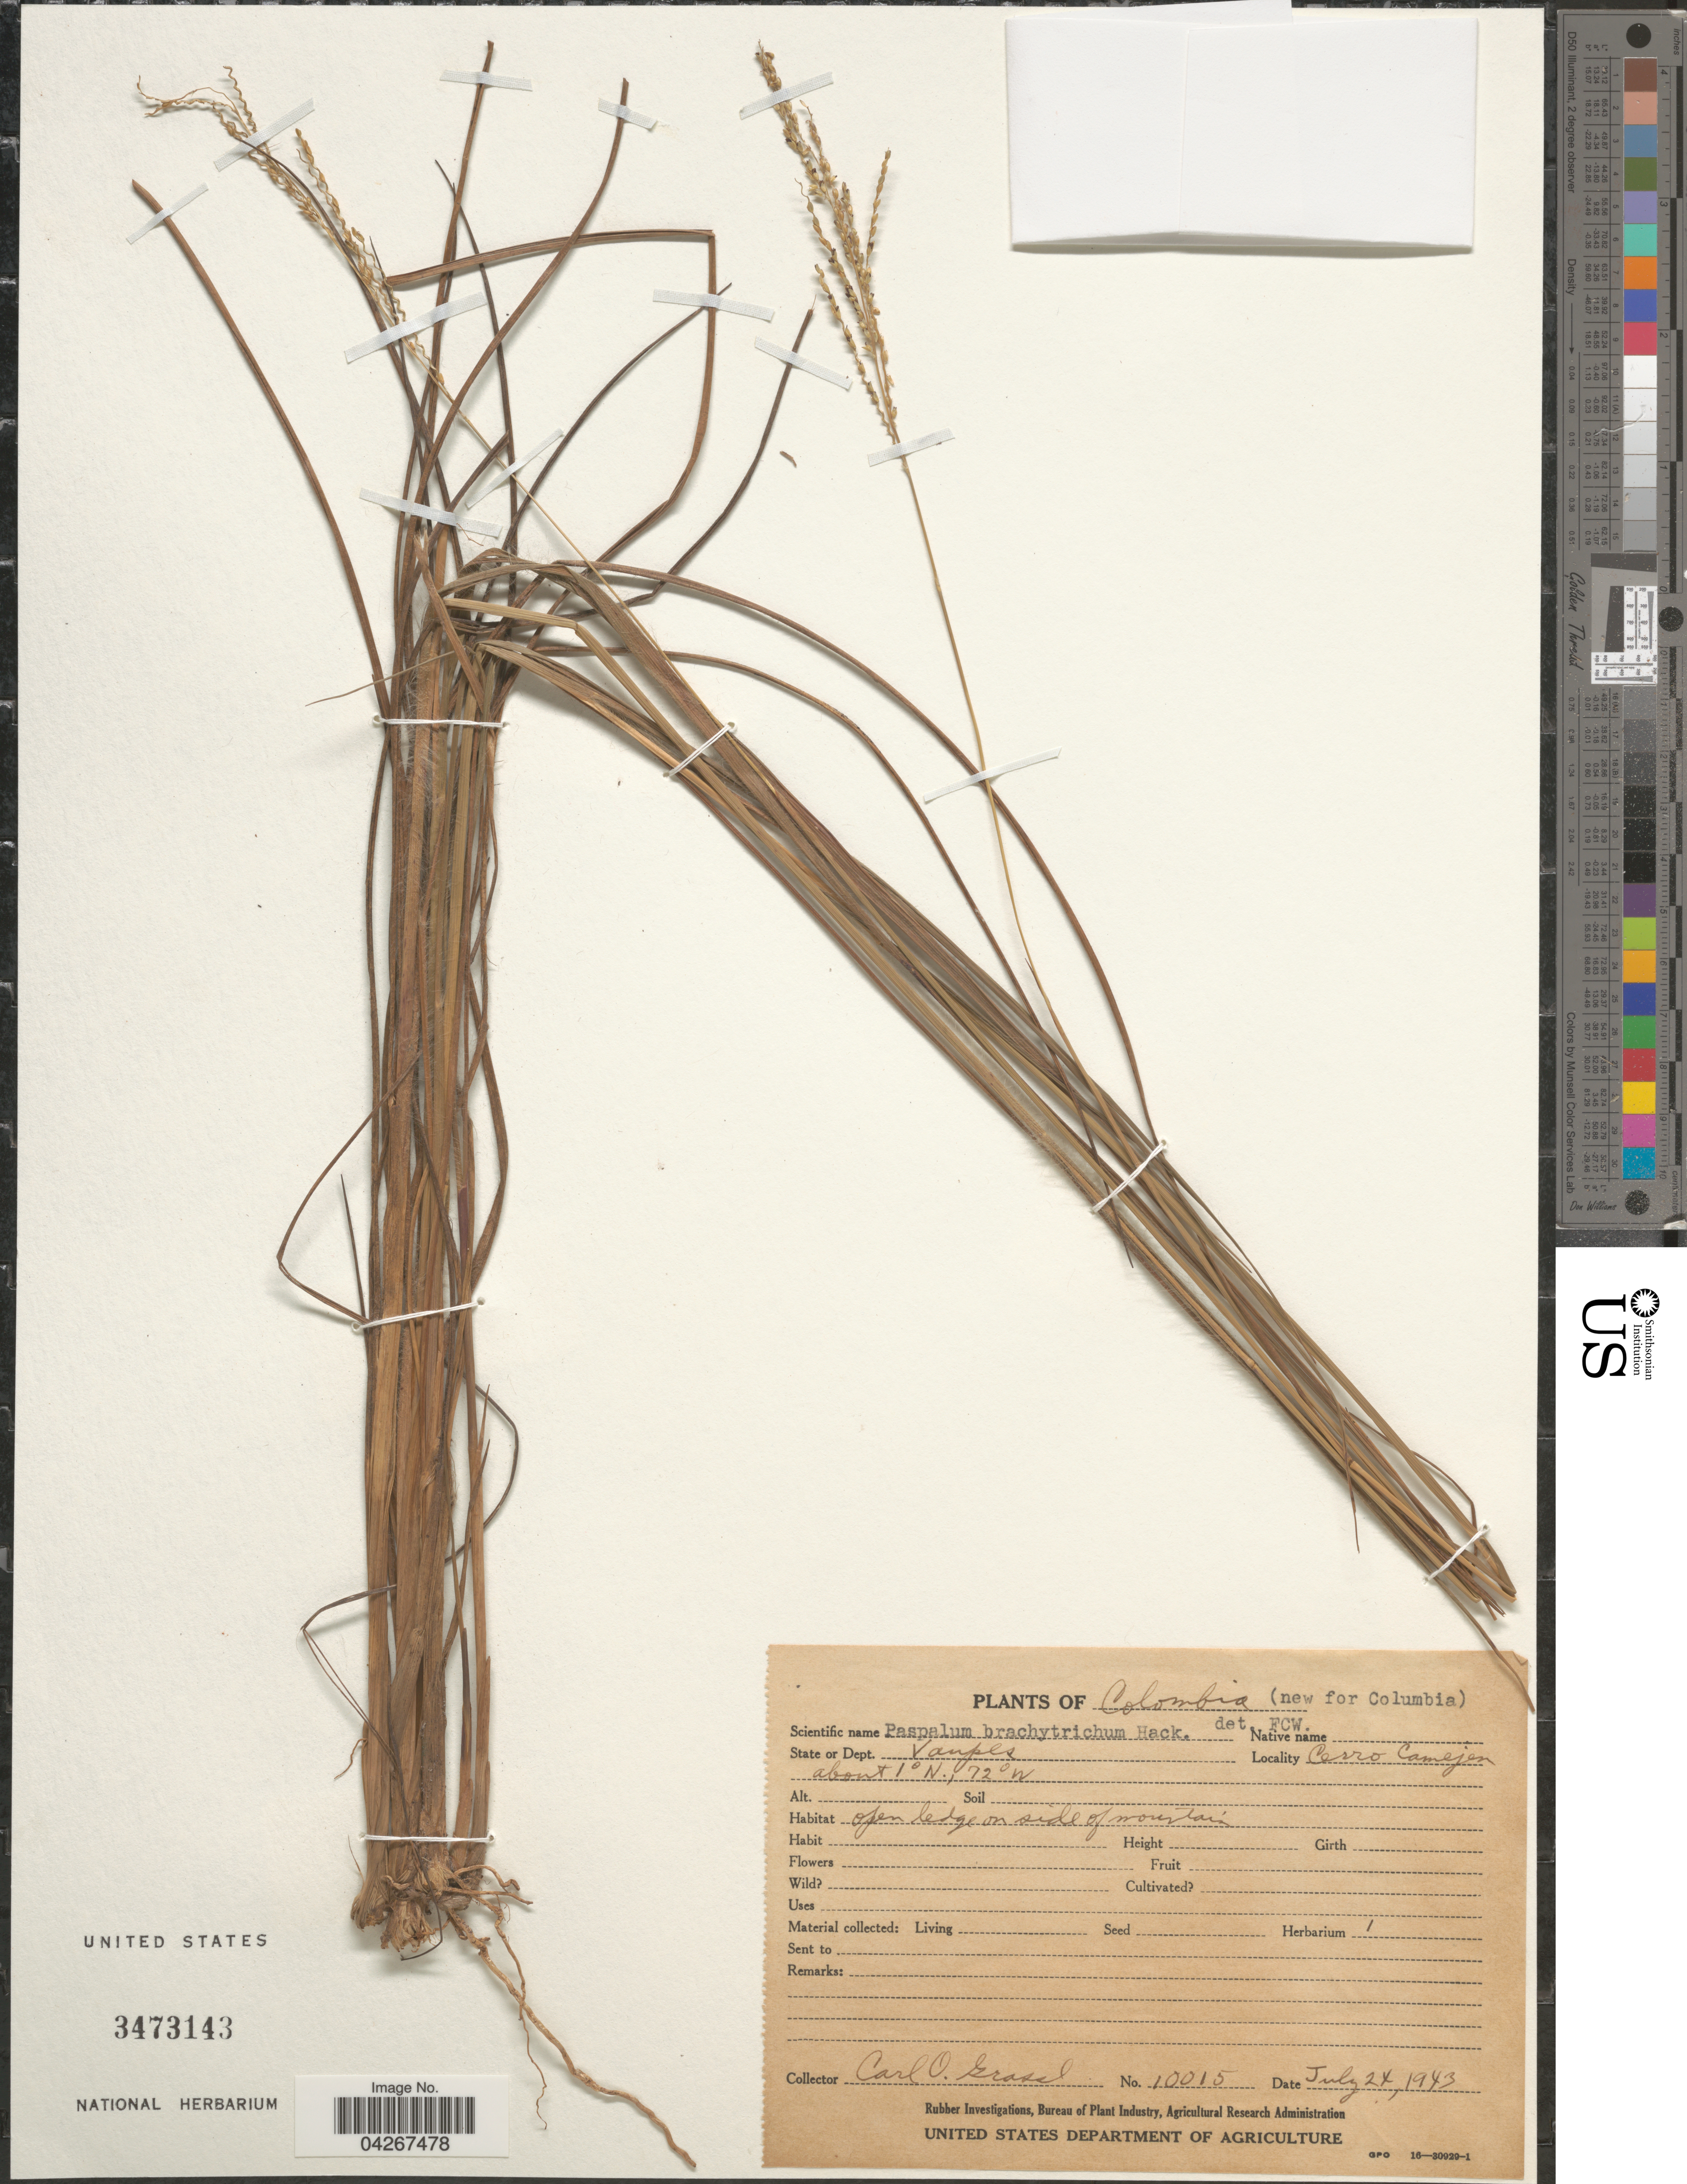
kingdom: Plantae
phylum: Tracheophyta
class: Liliopsida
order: Poales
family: Poaceae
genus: Paspalum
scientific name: Paspalum brachytrichum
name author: Hack.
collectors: C. Grassl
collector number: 10015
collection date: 1943-07-24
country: Colombia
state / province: Vaupés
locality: State or Dept. Vaupés. Cerro Comejen.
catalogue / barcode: US 3473143